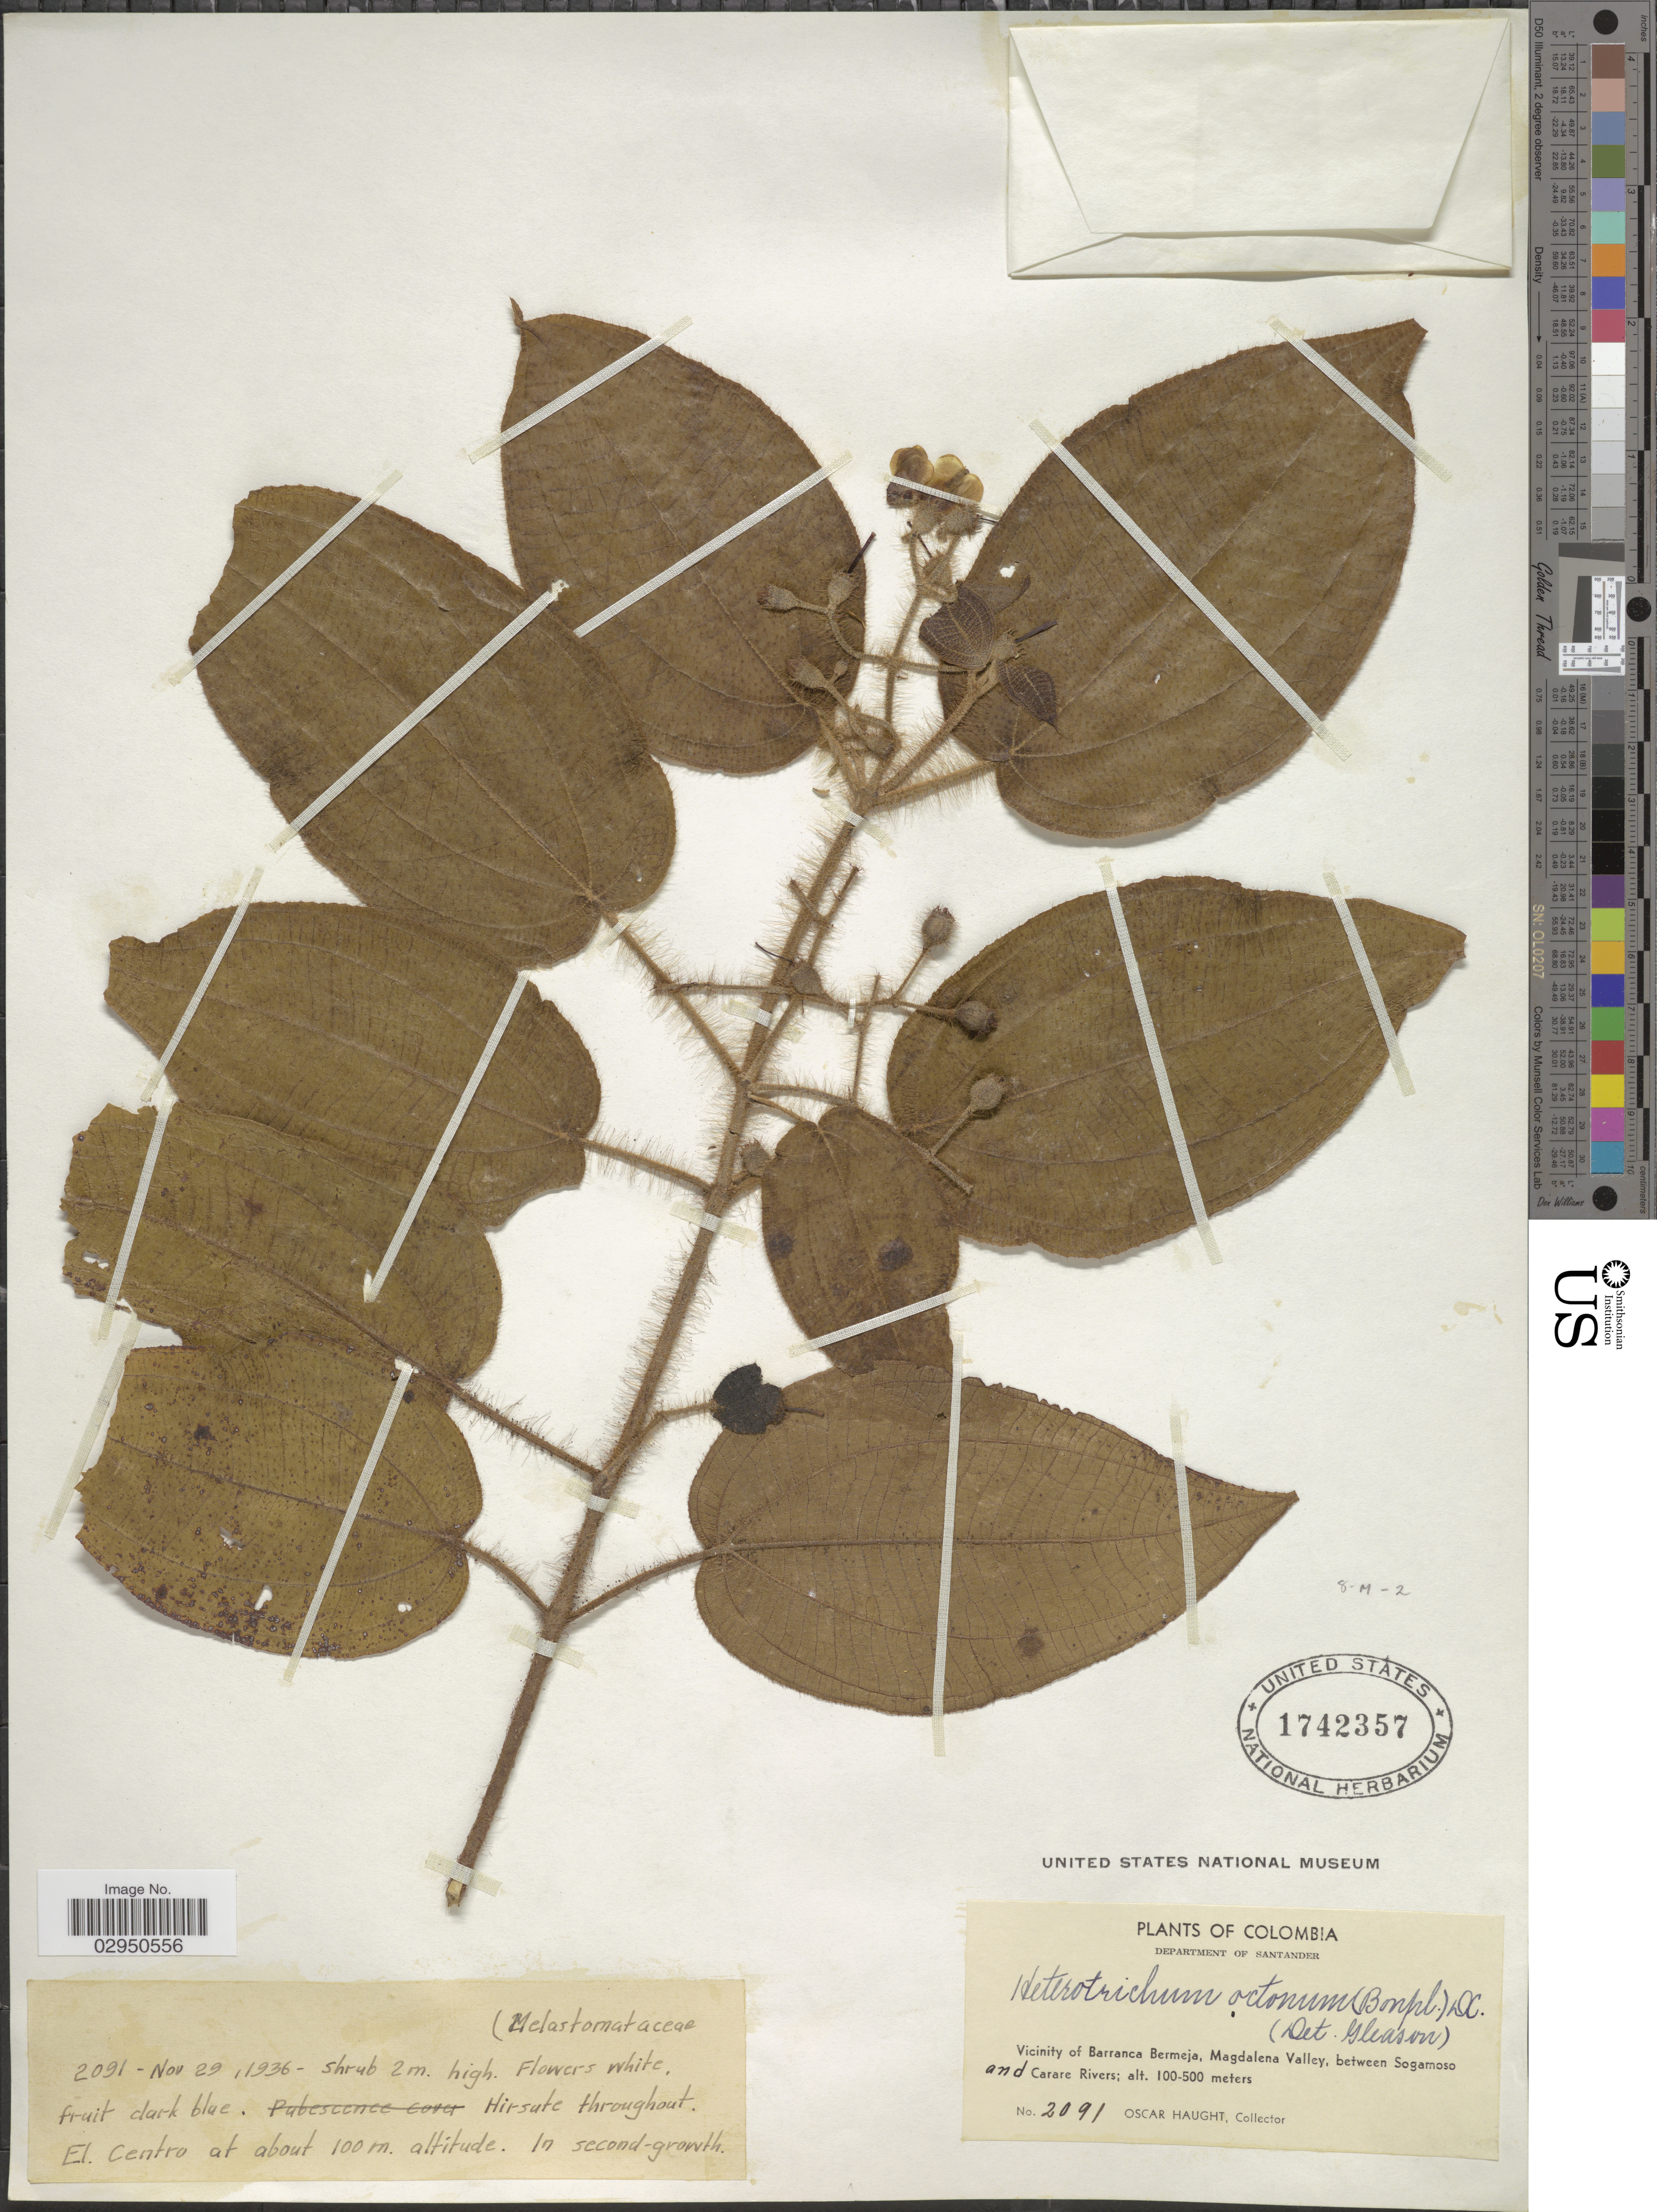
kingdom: Plantae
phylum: Tracheophyta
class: Magnoliopsida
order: Myrtales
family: Melastomataceae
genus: Clidemia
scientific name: Clidemia octona subsp. octona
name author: (Bonpl.) L.O. Williams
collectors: O. L. Haught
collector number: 2091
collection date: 1936-11-29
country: Colombia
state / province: Santander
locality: Department of Santander. Vicinity of Barranca Bermeja, Magdalena Valley, between Sogamoso and Carare Rivers. El Centro.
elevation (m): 100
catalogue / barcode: US 1742357